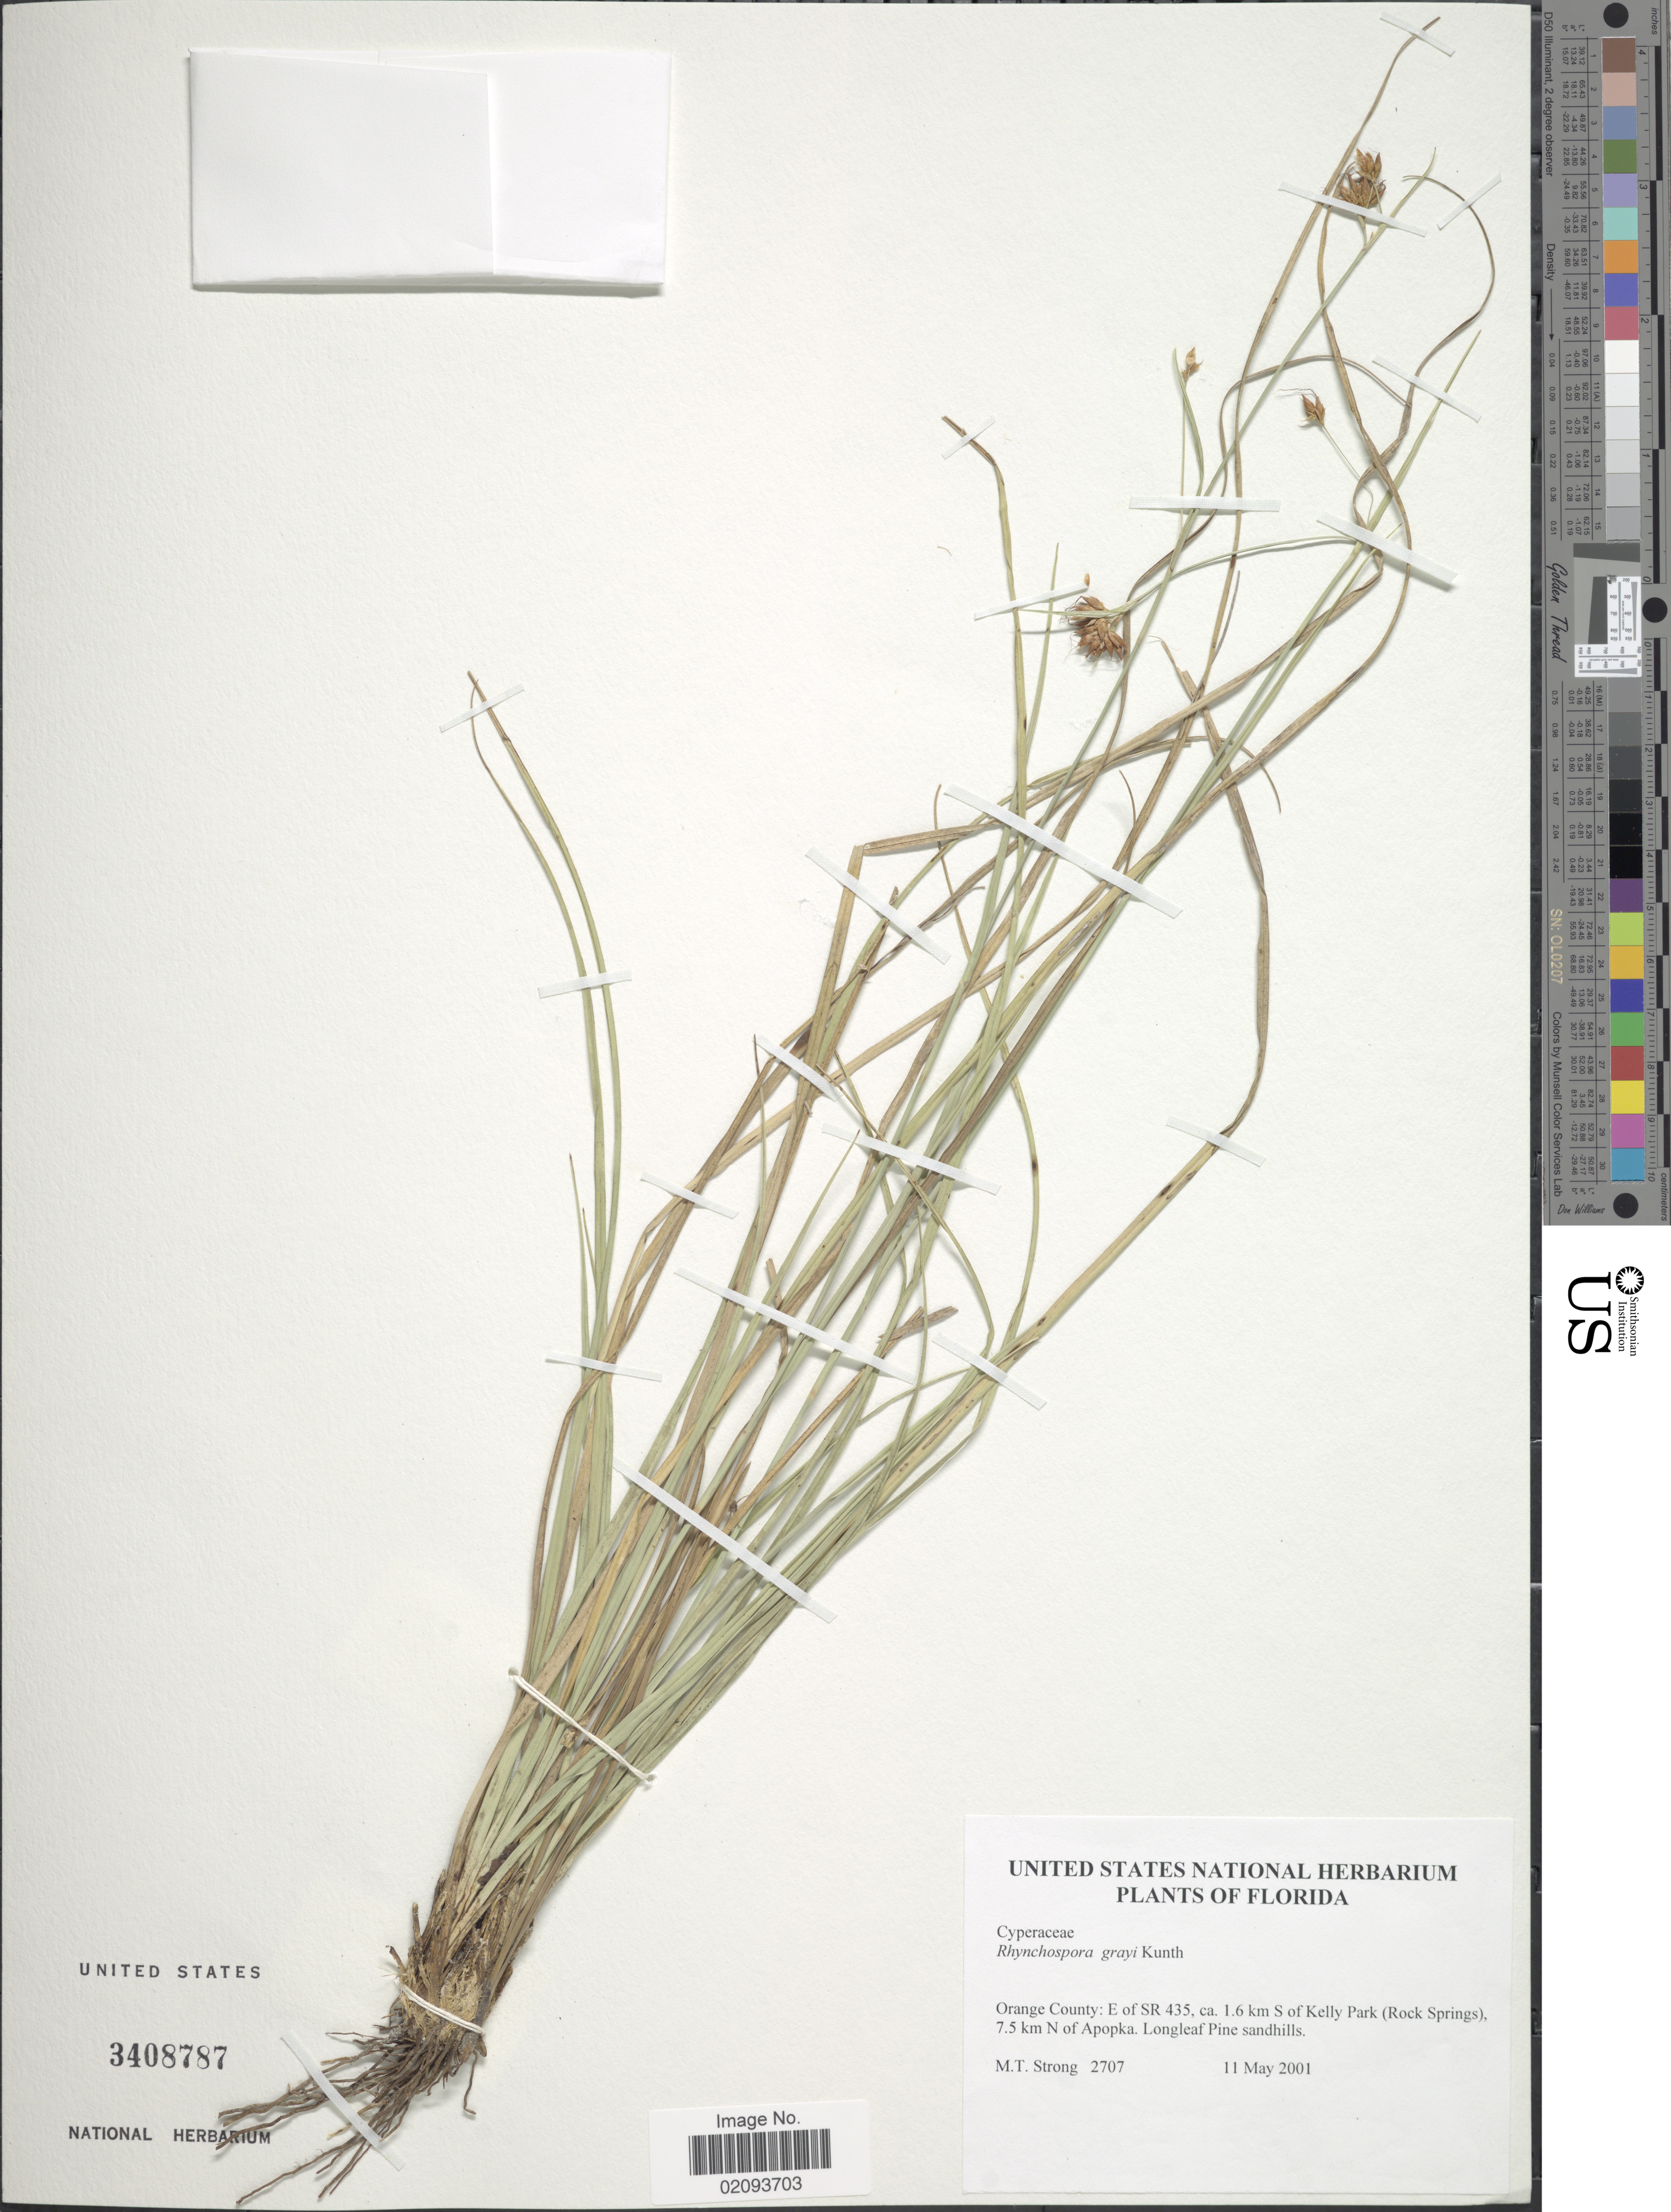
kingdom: Plantae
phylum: Tracheophyta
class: Liliopsida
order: Poales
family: Cyperaceae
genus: Rhynchospora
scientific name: Rhynchospora grayi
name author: Kunth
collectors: M. T. Strong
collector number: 2707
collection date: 2001-05-11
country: United States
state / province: Florida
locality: Orange County: E of SR 435, ca. 1.6 km S of Kelly Park (Rock Springs), 7.5 km N of Apopka. Longleaf Pine sandhills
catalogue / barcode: US 3408787